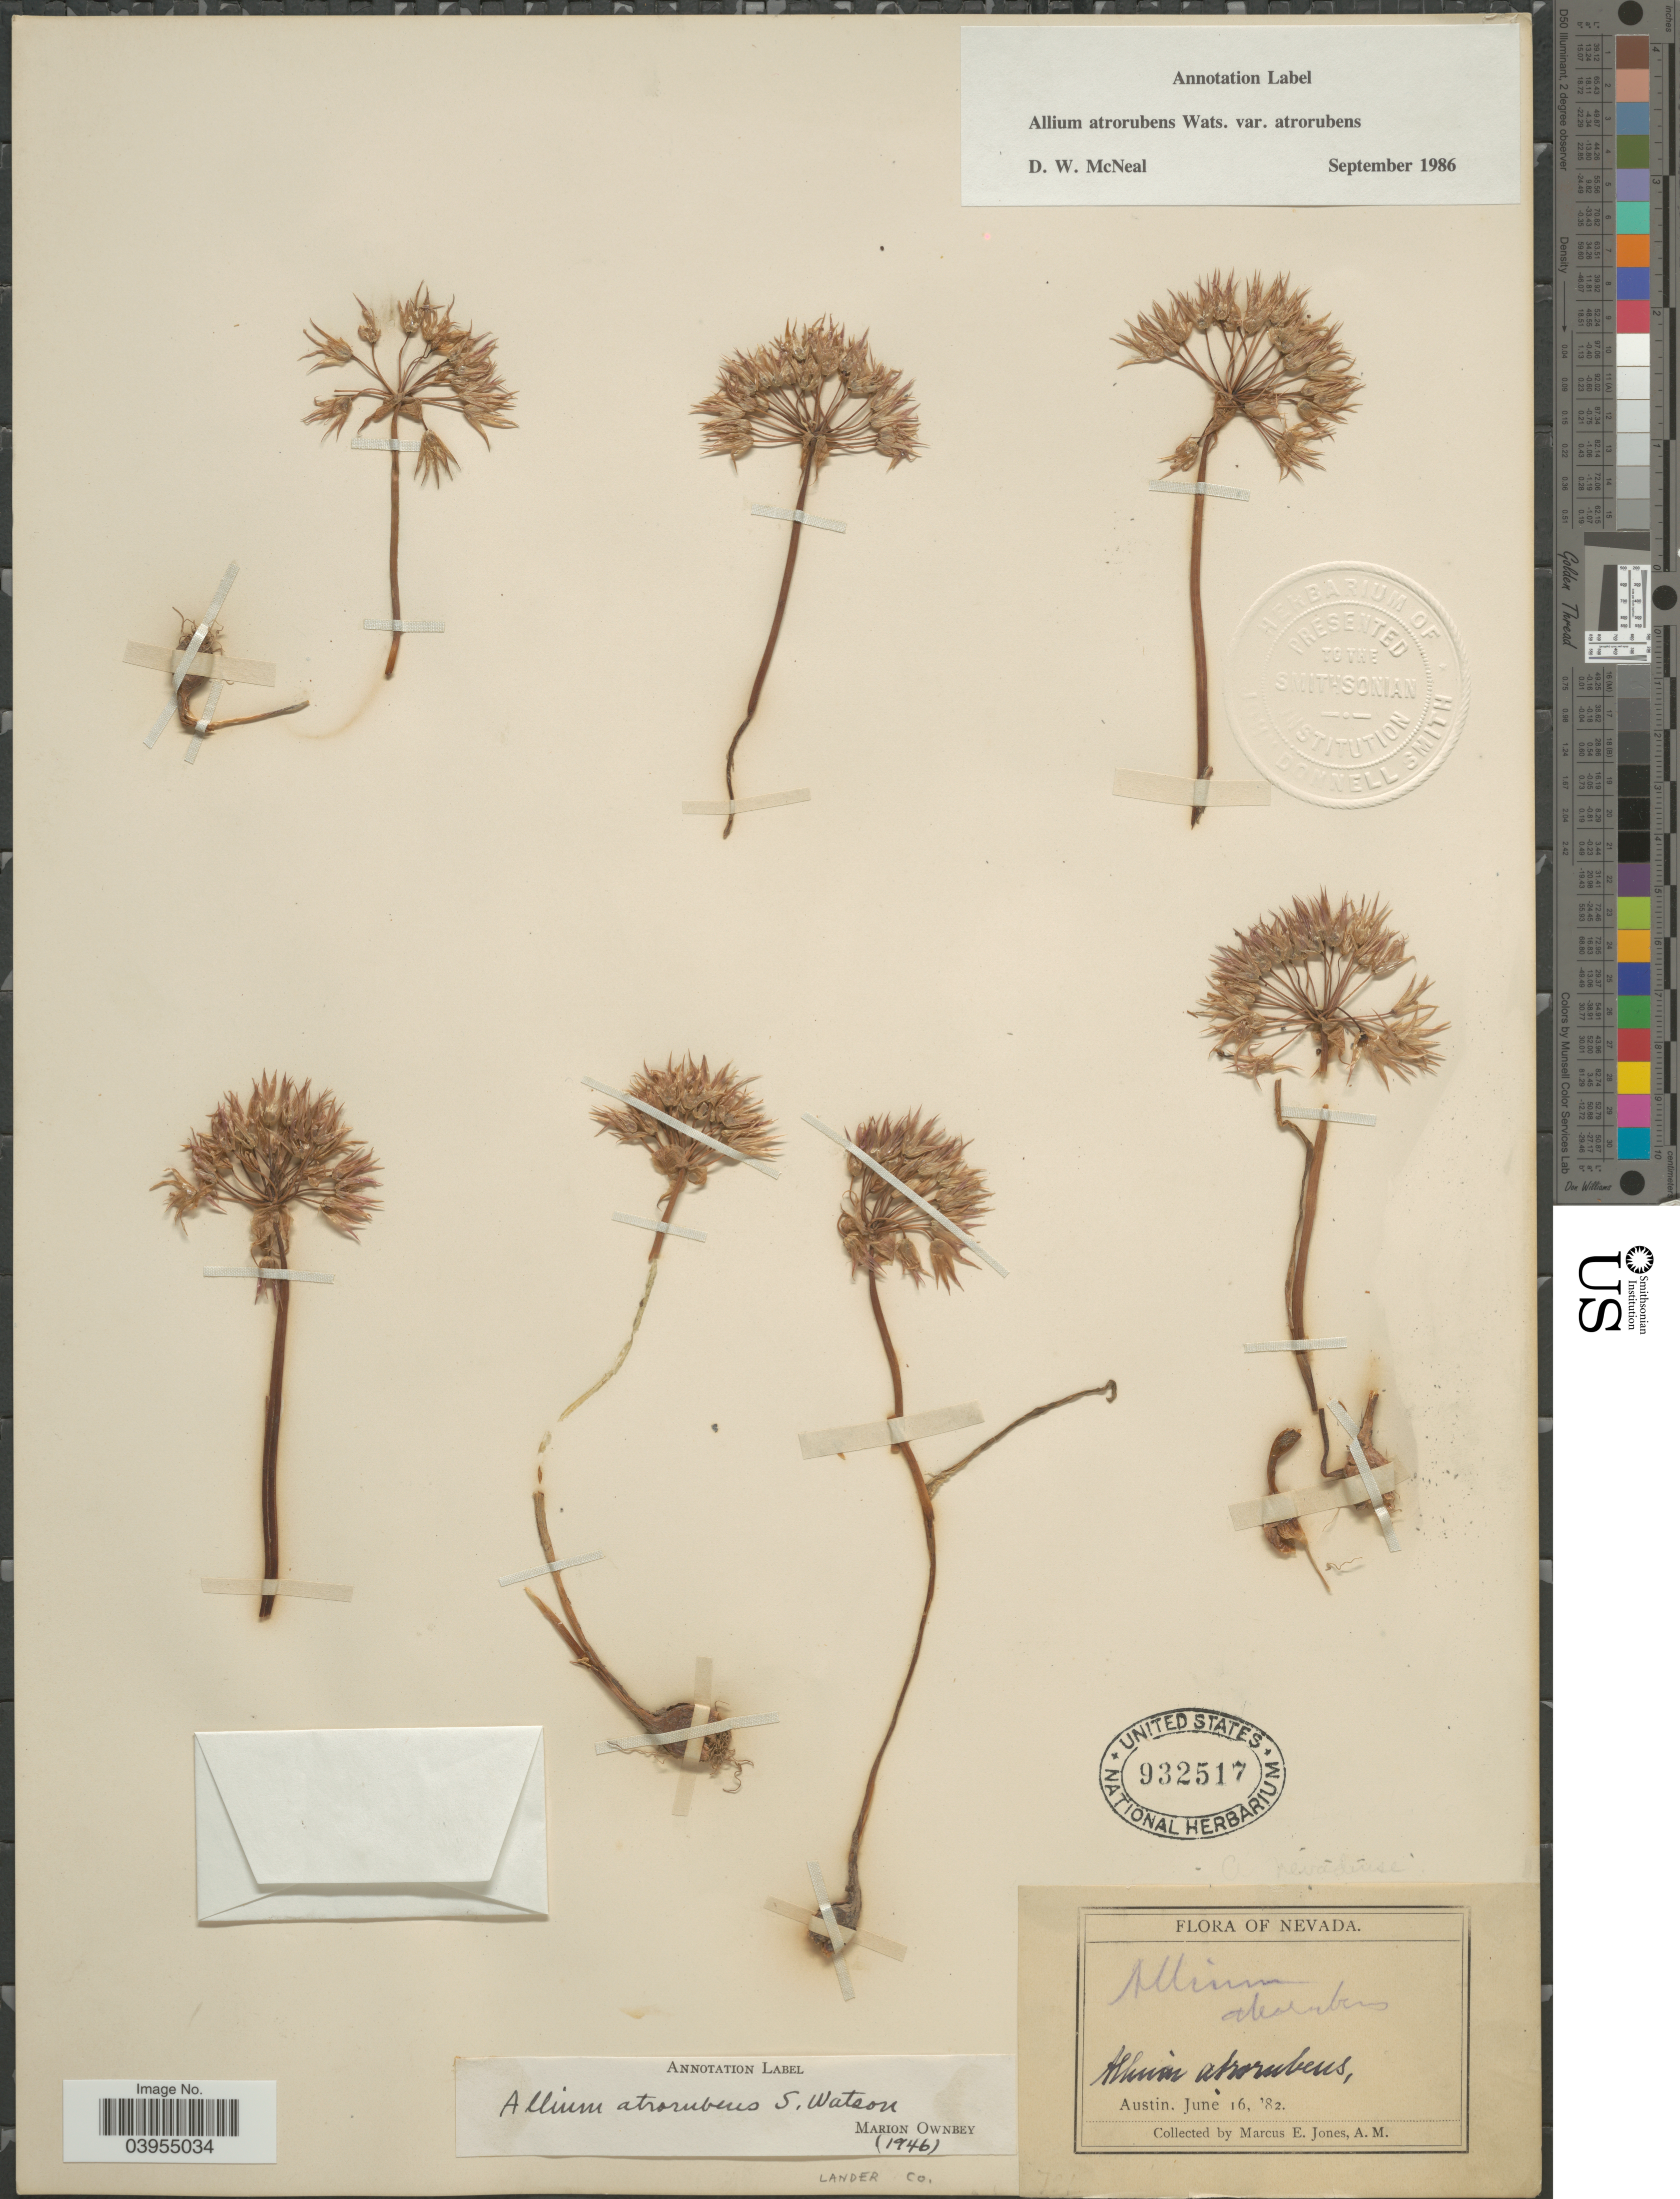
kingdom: Plantae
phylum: Tracheophyta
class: Liliopsida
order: Asparagales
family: Amaryllidaceae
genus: Allium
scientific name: Allium atrorubens var. atrorubens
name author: S. Watson in C. King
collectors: M. E. Jones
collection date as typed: Transcribed d/m/y: 16/6/82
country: United States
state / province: Nevada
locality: Austin. Lander Co.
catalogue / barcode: US 932517